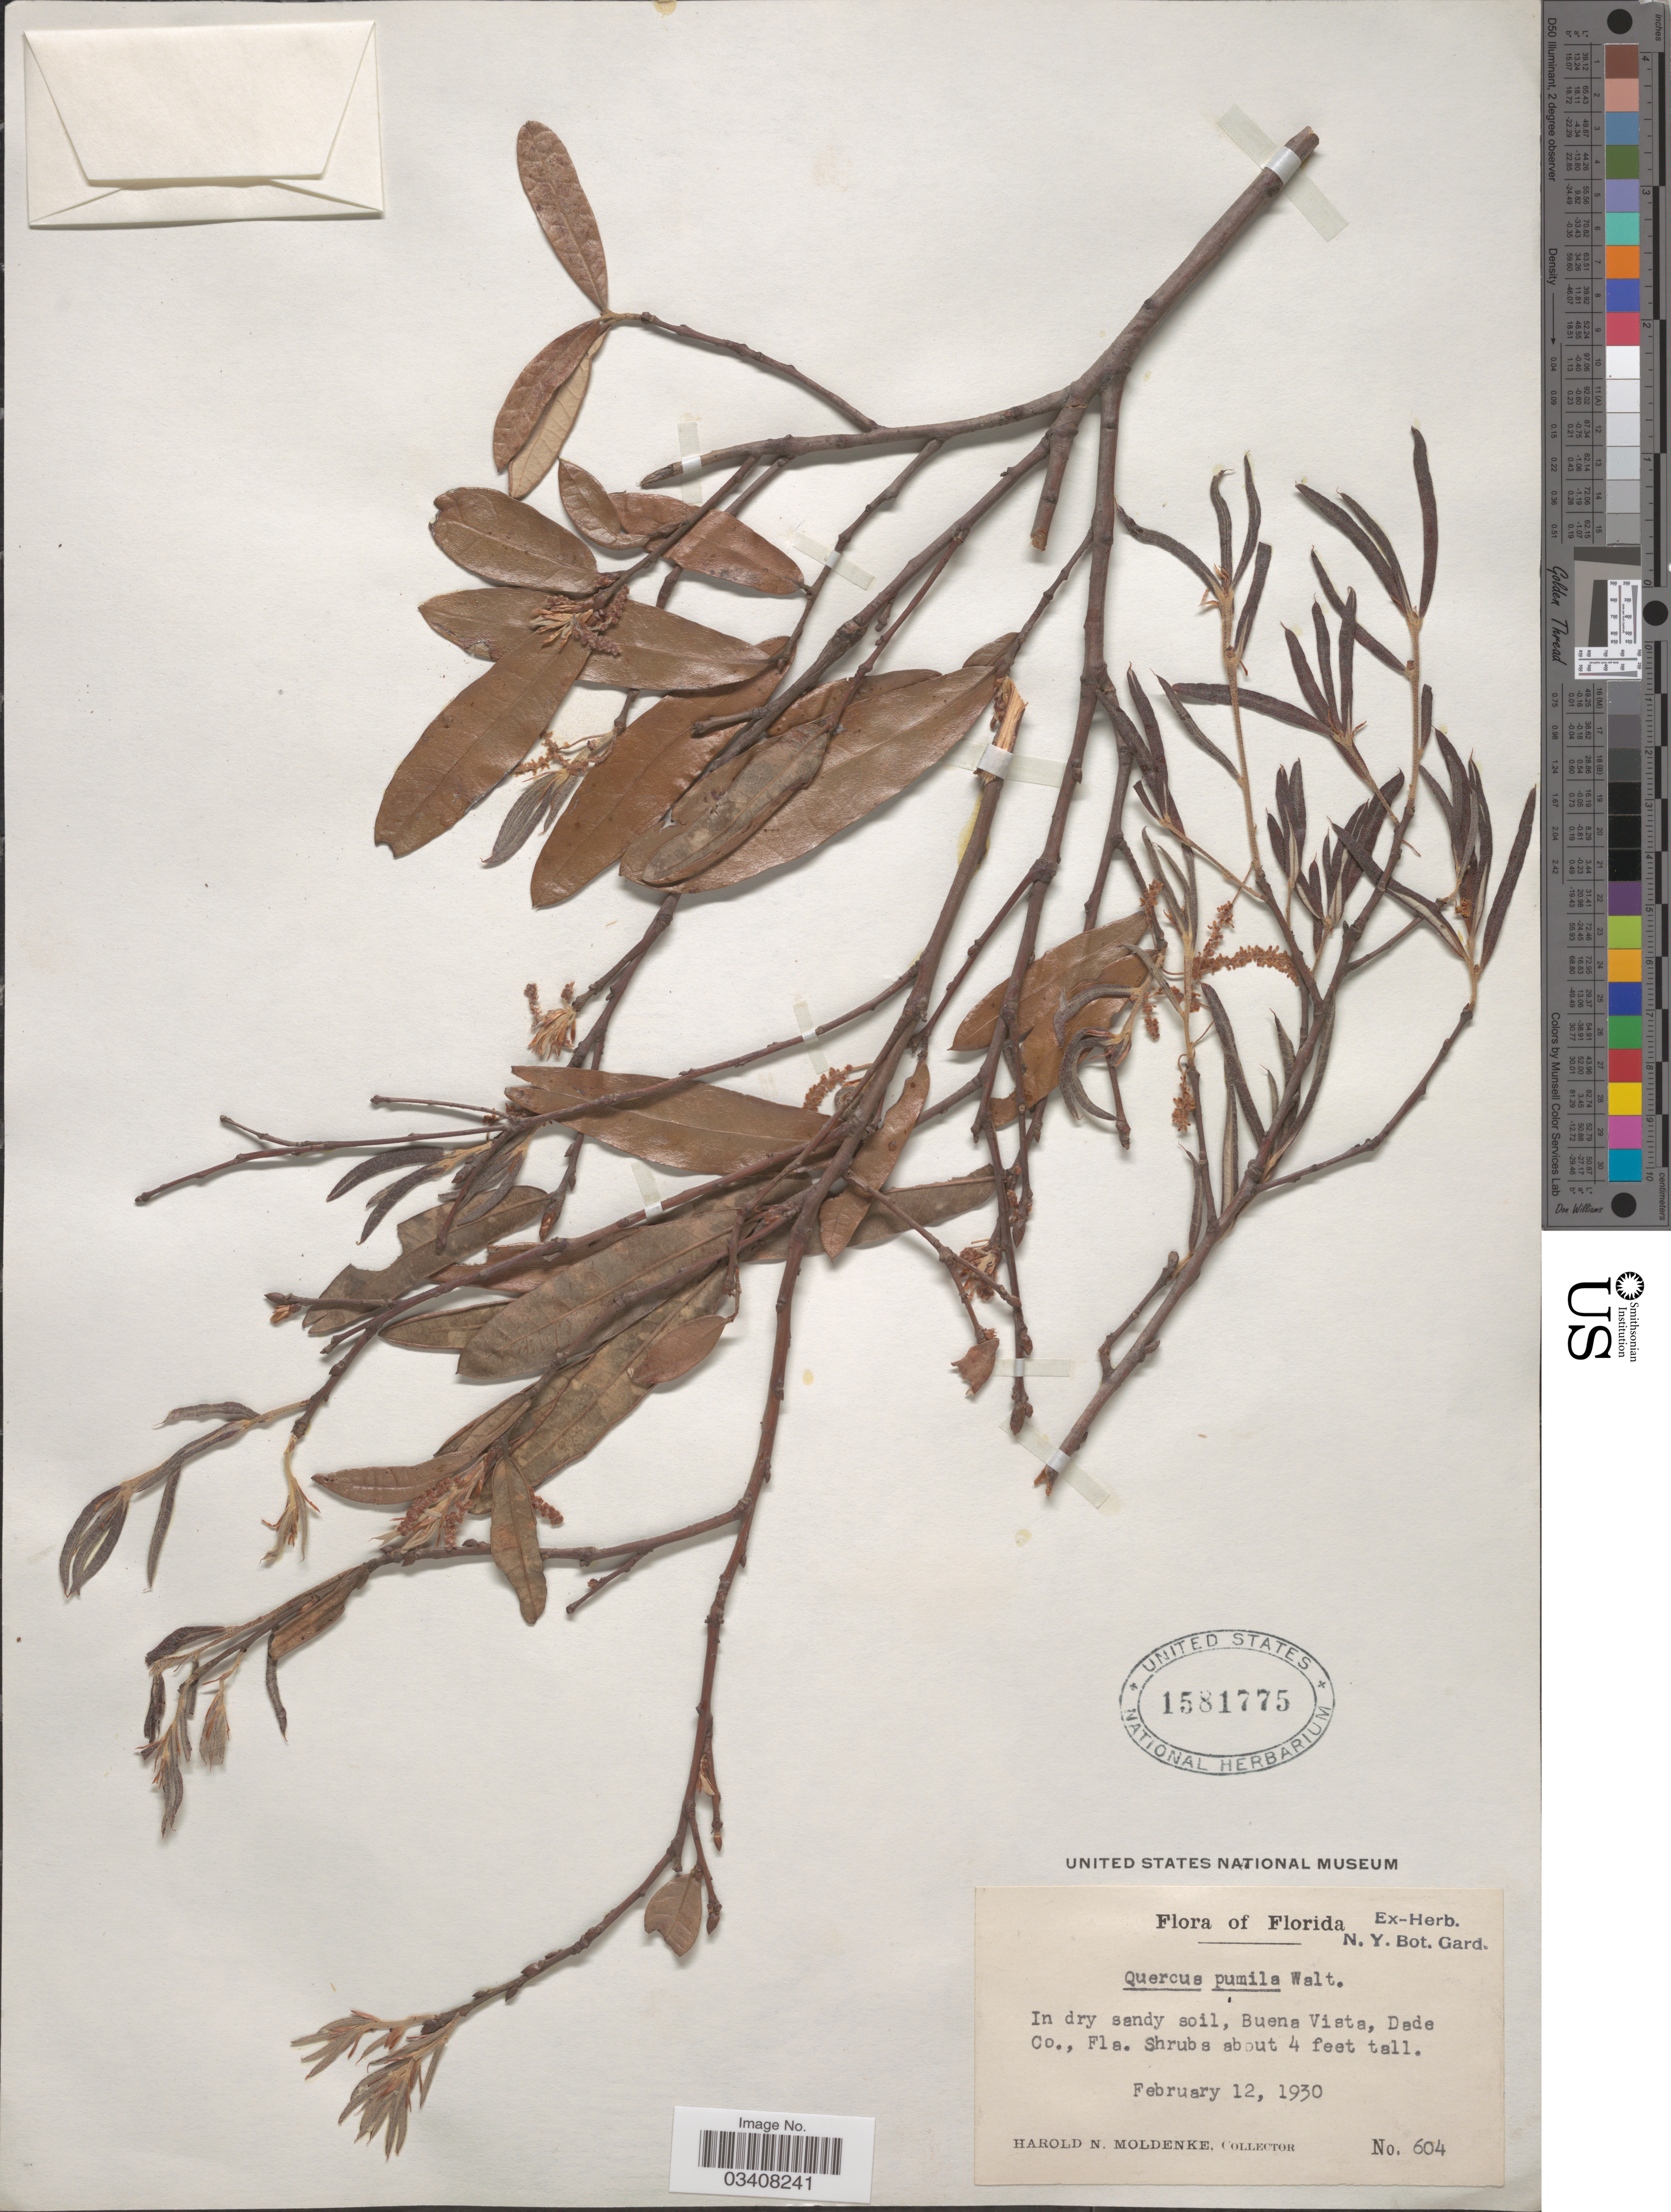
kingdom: Plantae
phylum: Tracheophyta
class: Magnoliopsida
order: Fagales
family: Fagaceae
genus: Quercus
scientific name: Quercus pumila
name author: Walter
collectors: H. N. Moldenke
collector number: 604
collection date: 1930-02-12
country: United States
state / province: Florida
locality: Buena Vista, Dade Co.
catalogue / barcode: US 1581775